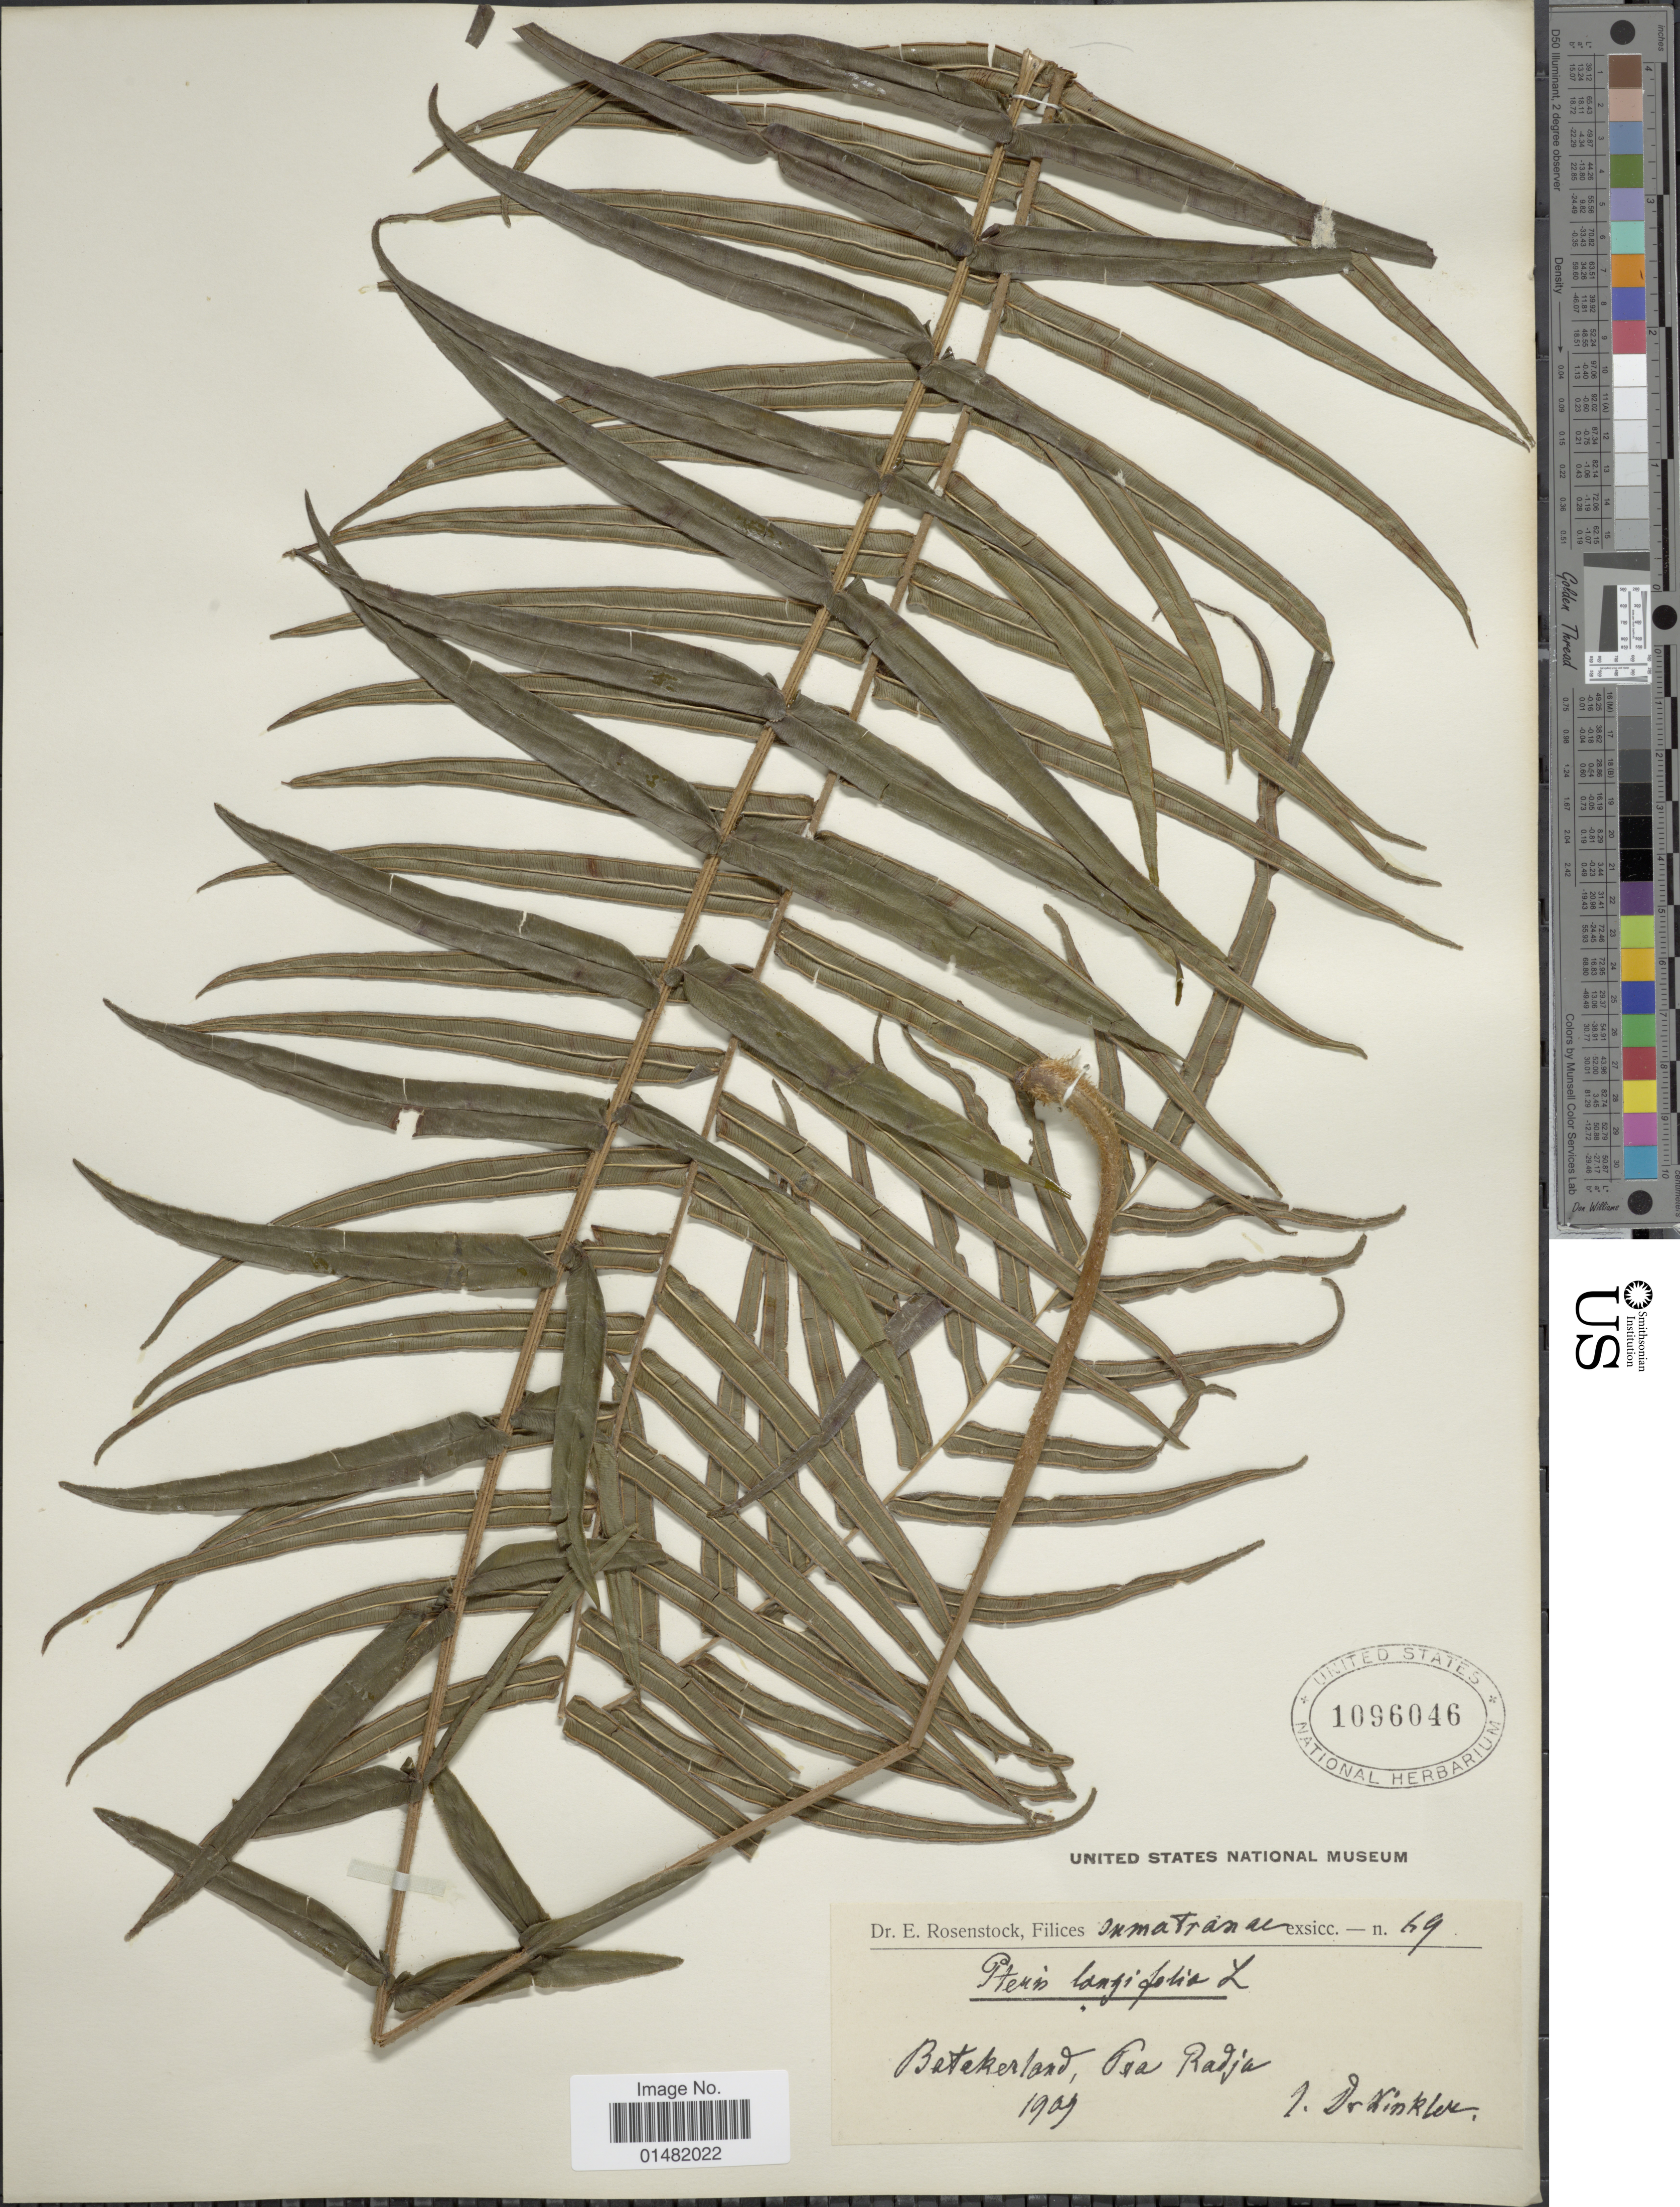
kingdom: Plantae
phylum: Tracheophyta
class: Polypodiopsida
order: Polypodiales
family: Pteridaceae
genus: Pteris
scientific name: Pteris vittata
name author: L.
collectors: -. Winkler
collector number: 69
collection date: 1909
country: Indonesia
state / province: Sumatra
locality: Betakerland, Ira Radja [interpreted]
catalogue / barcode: US 1096046